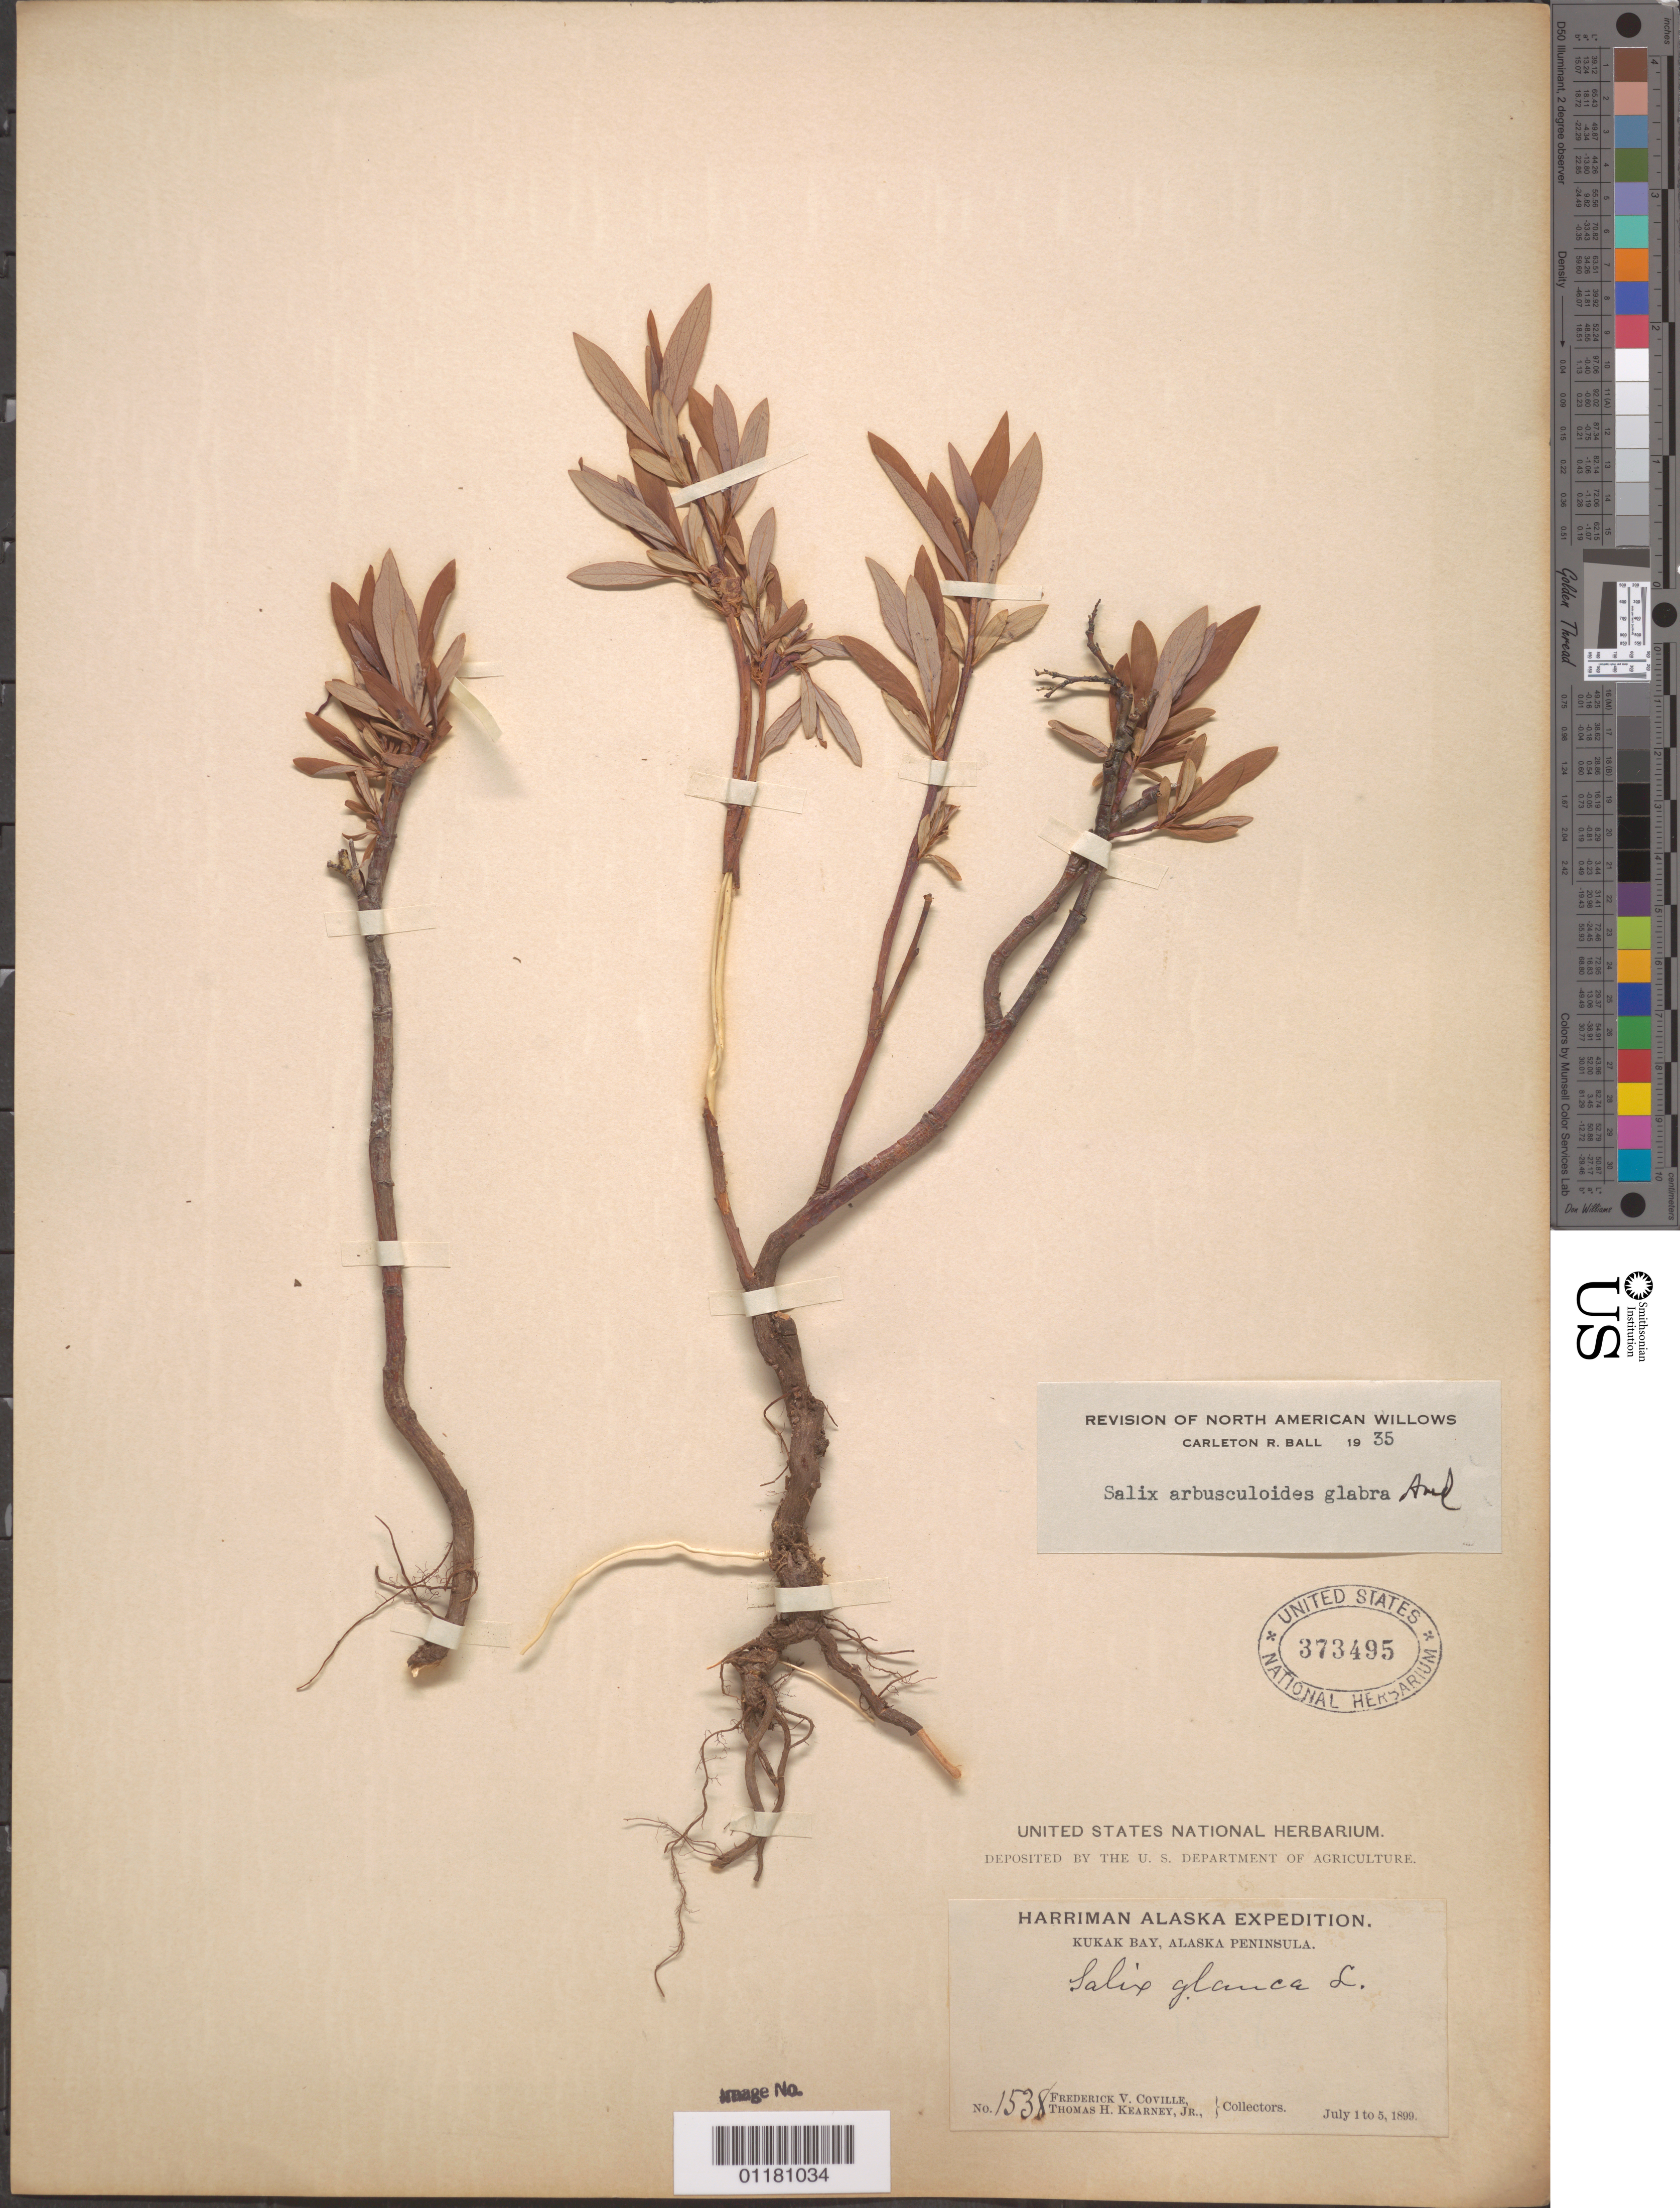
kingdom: Plantae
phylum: Tracheophyta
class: Magnoliopsida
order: Malpighiales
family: Salicaceae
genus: Salix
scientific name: Salix arbusculoides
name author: Andersson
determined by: Ball, C. R.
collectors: F. V. Coville & T. H. Kearney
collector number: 1538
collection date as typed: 01 Jul 189 to 05 Jul 1899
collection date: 1899-07-01/1899-07-05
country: United States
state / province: Alaska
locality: Kukak Bay, Alaska Peninsula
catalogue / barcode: US 373495